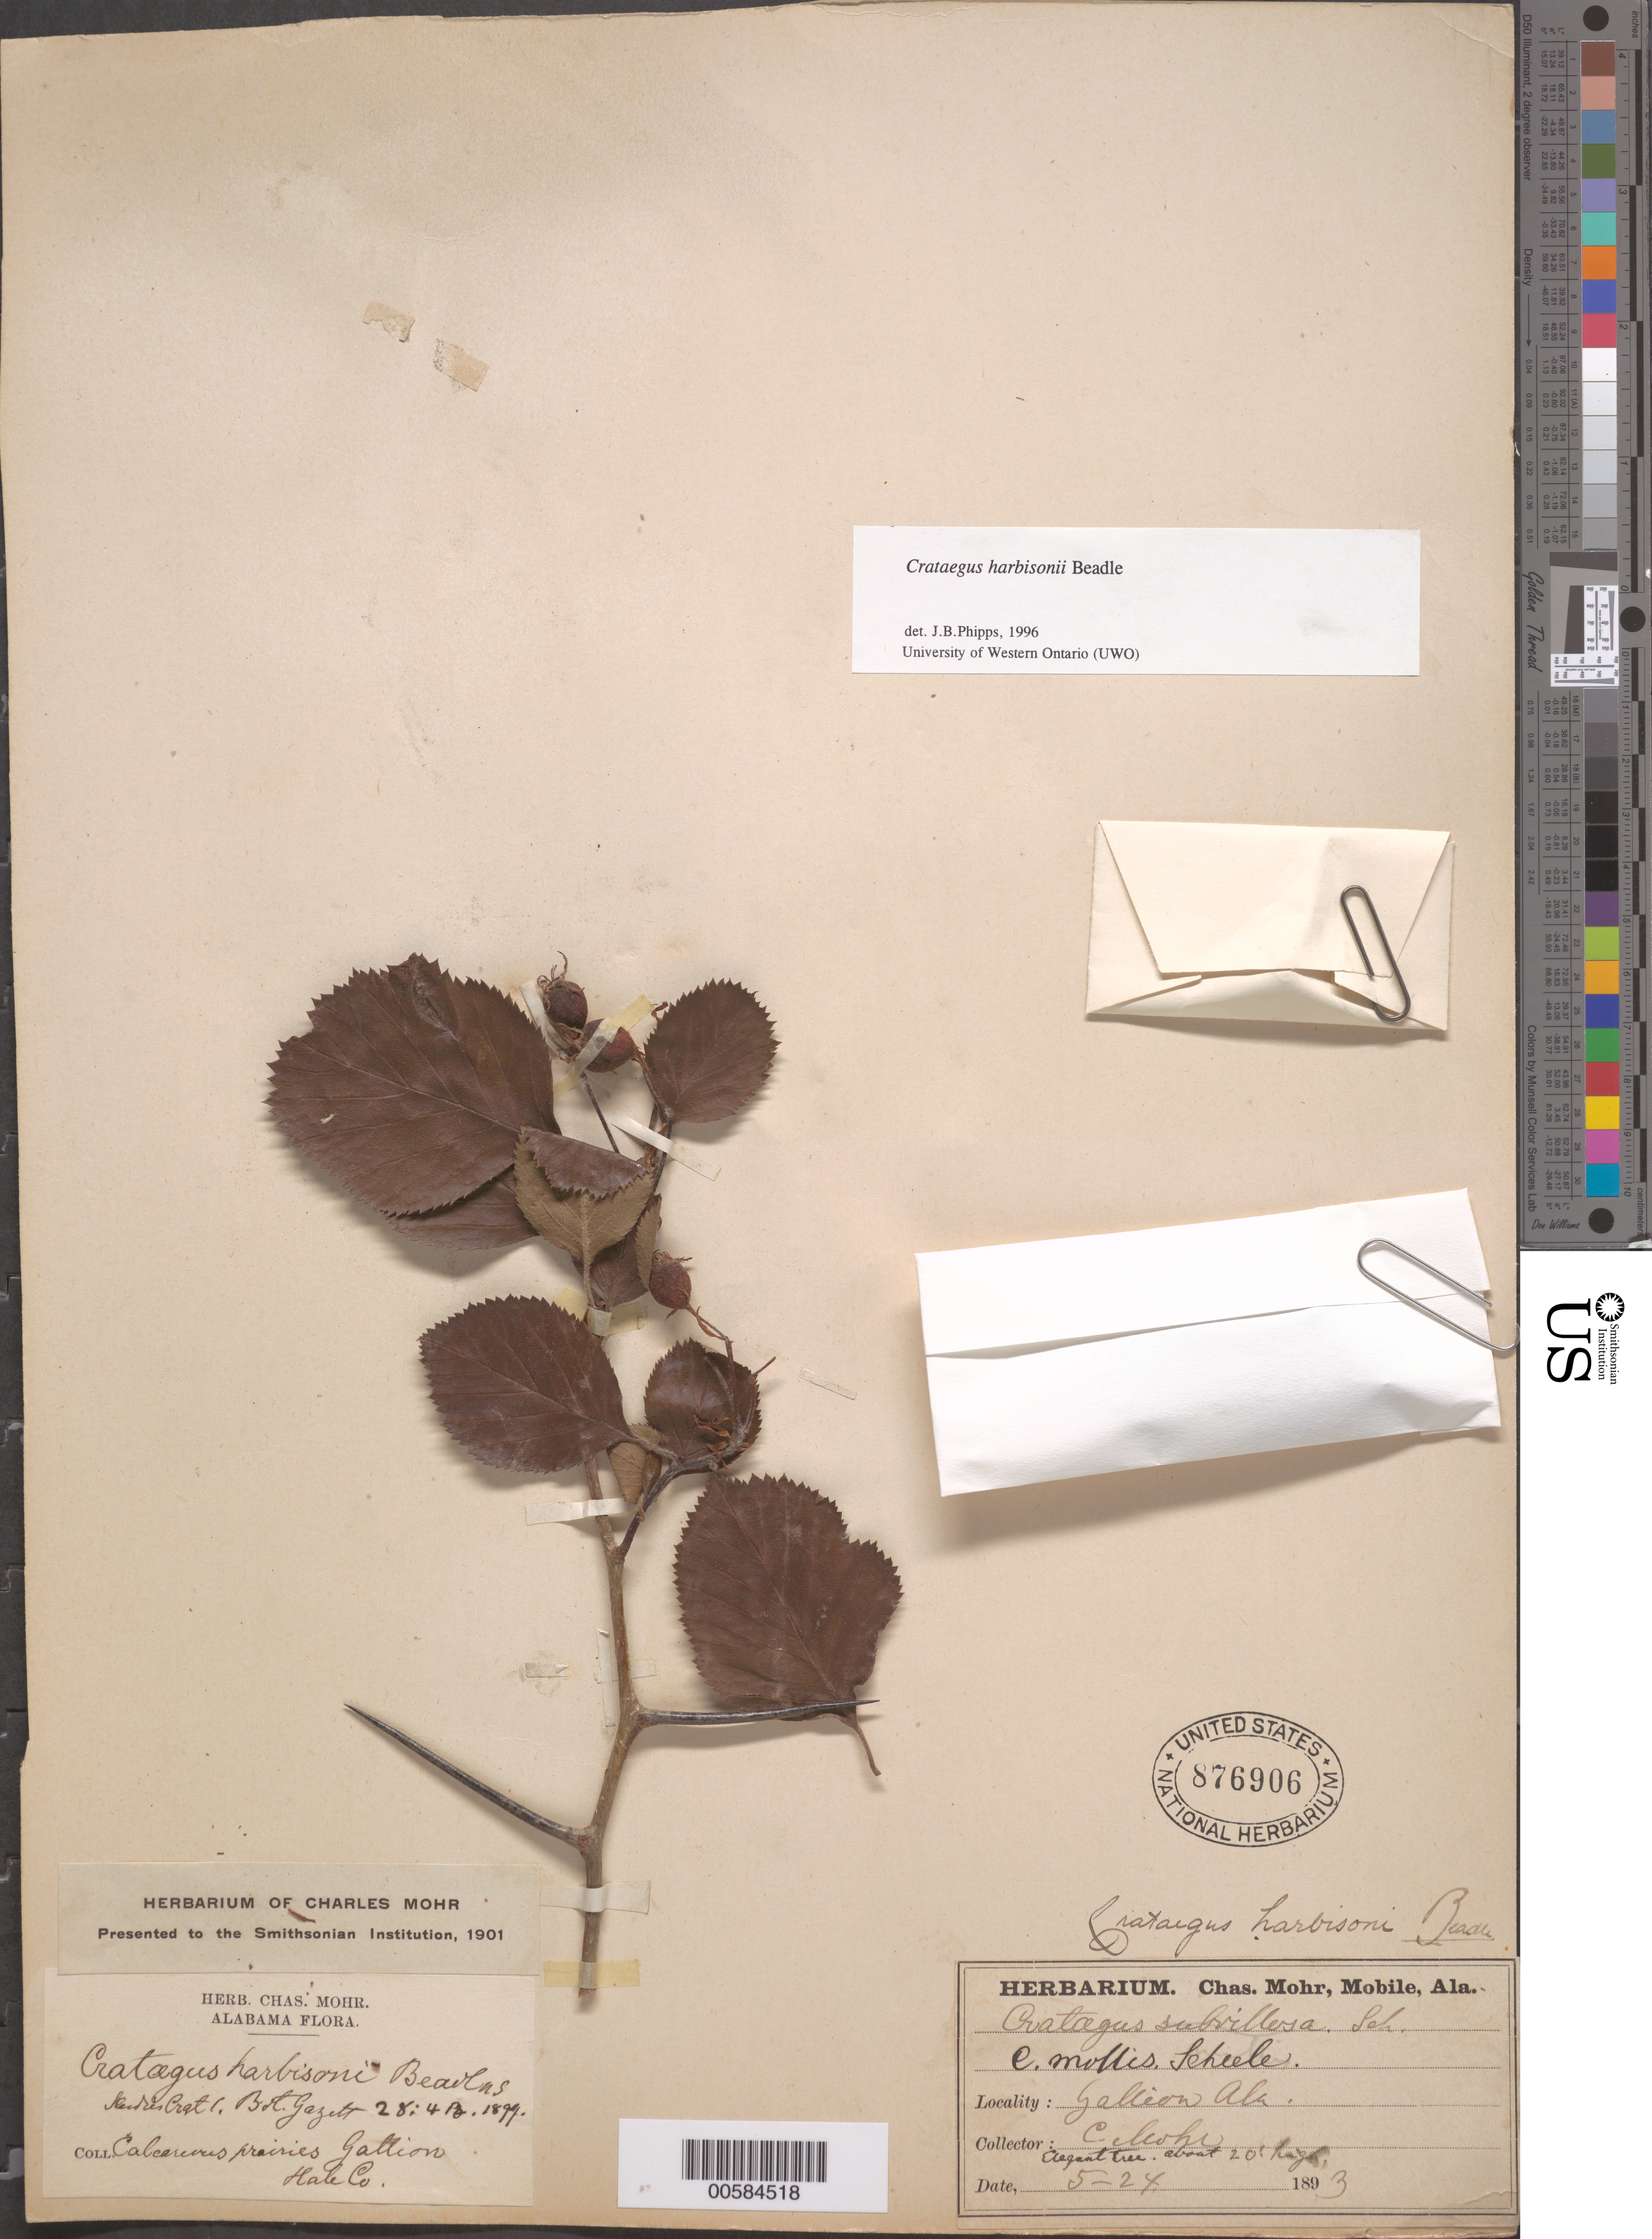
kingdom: Plantae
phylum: Tracheophyta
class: Magnoliopsida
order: Rosales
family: Rosaceae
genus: Crataegus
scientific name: Crataegus harbisoni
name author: Beadle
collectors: C. T. Mohr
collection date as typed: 24 May 1893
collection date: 1893-05-24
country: United States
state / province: Alabama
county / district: Hale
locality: Gallion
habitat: Calcareous prairies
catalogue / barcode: US 876906